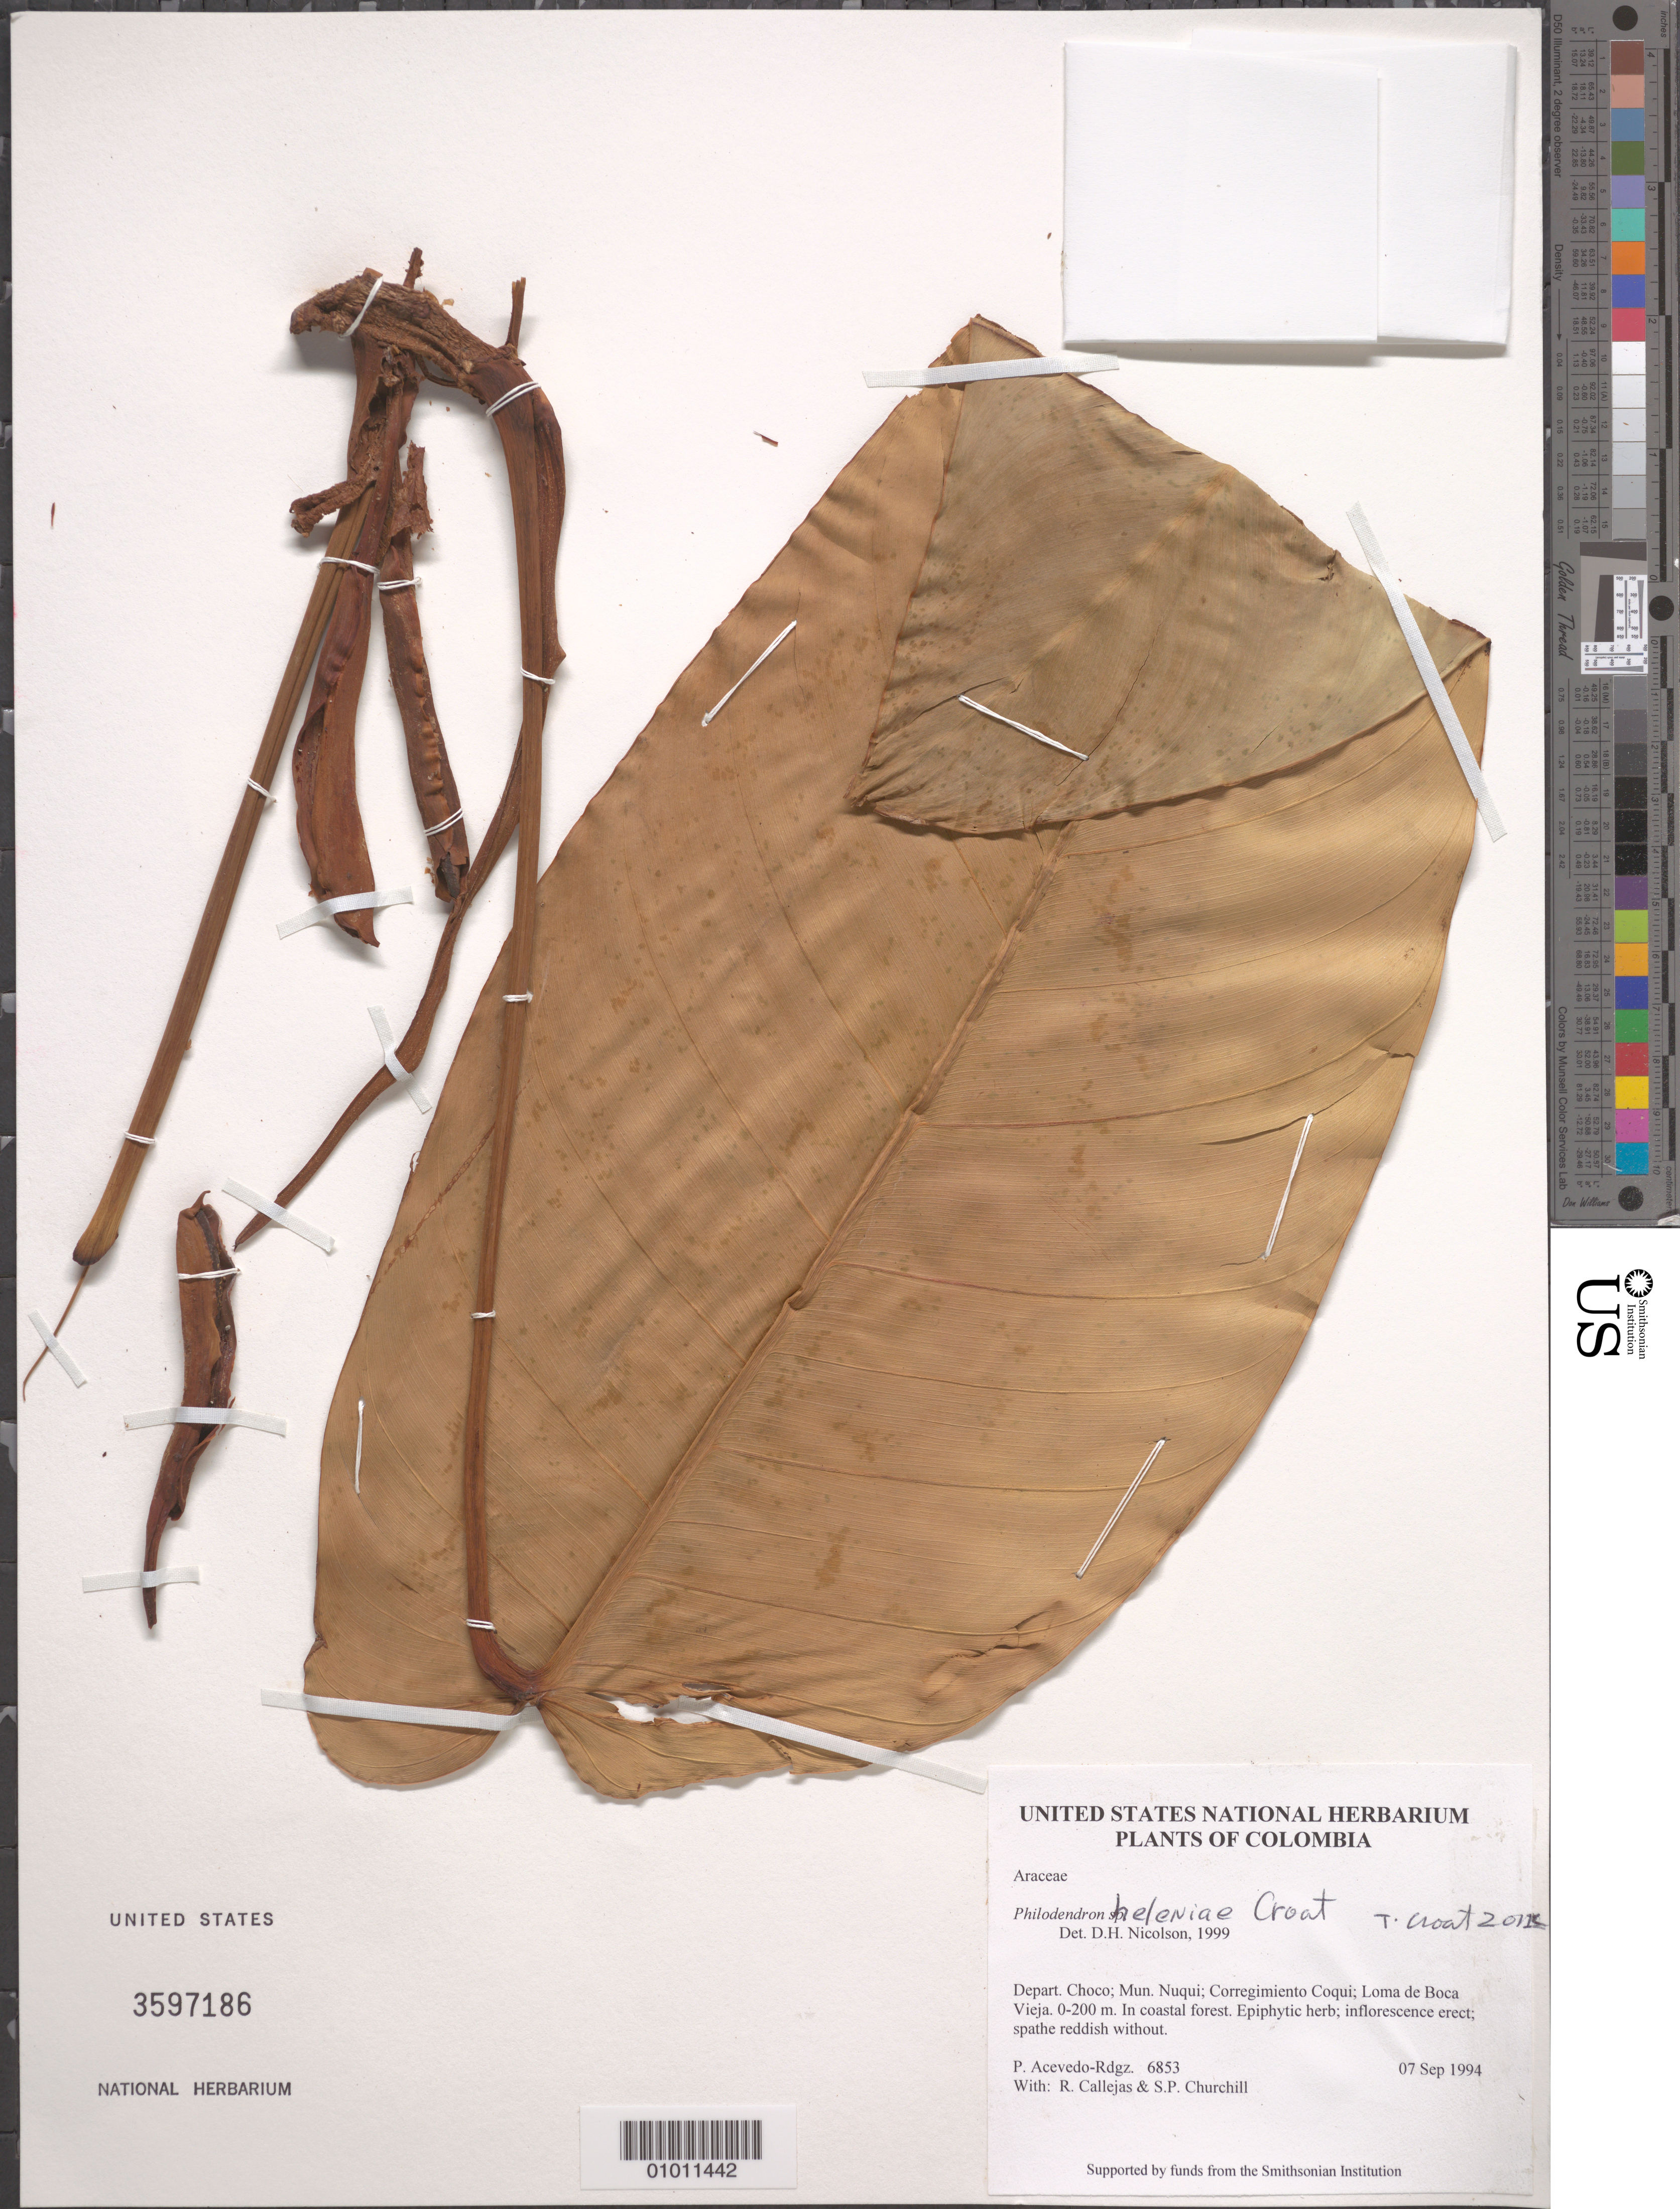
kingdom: Plantae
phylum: Tracheophyta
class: Liliopsida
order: Alismatales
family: Araceae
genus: Philodendron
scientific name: Philodendron sp.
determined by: Nicolson, Dan H.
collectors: P. Acevedo-Rodr., R. Callejas & S. Churchill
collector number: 6853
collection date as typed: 07 Sep 1994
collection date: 1994-09-07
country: Colombia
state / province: Chocó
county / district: Nuqui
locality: Depart. Choco; Mun. Nuqui; Corregimiento Coqui; Loma de Boca Vieja.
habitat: In coastal forest.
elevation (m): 0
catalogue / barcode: US 3597186